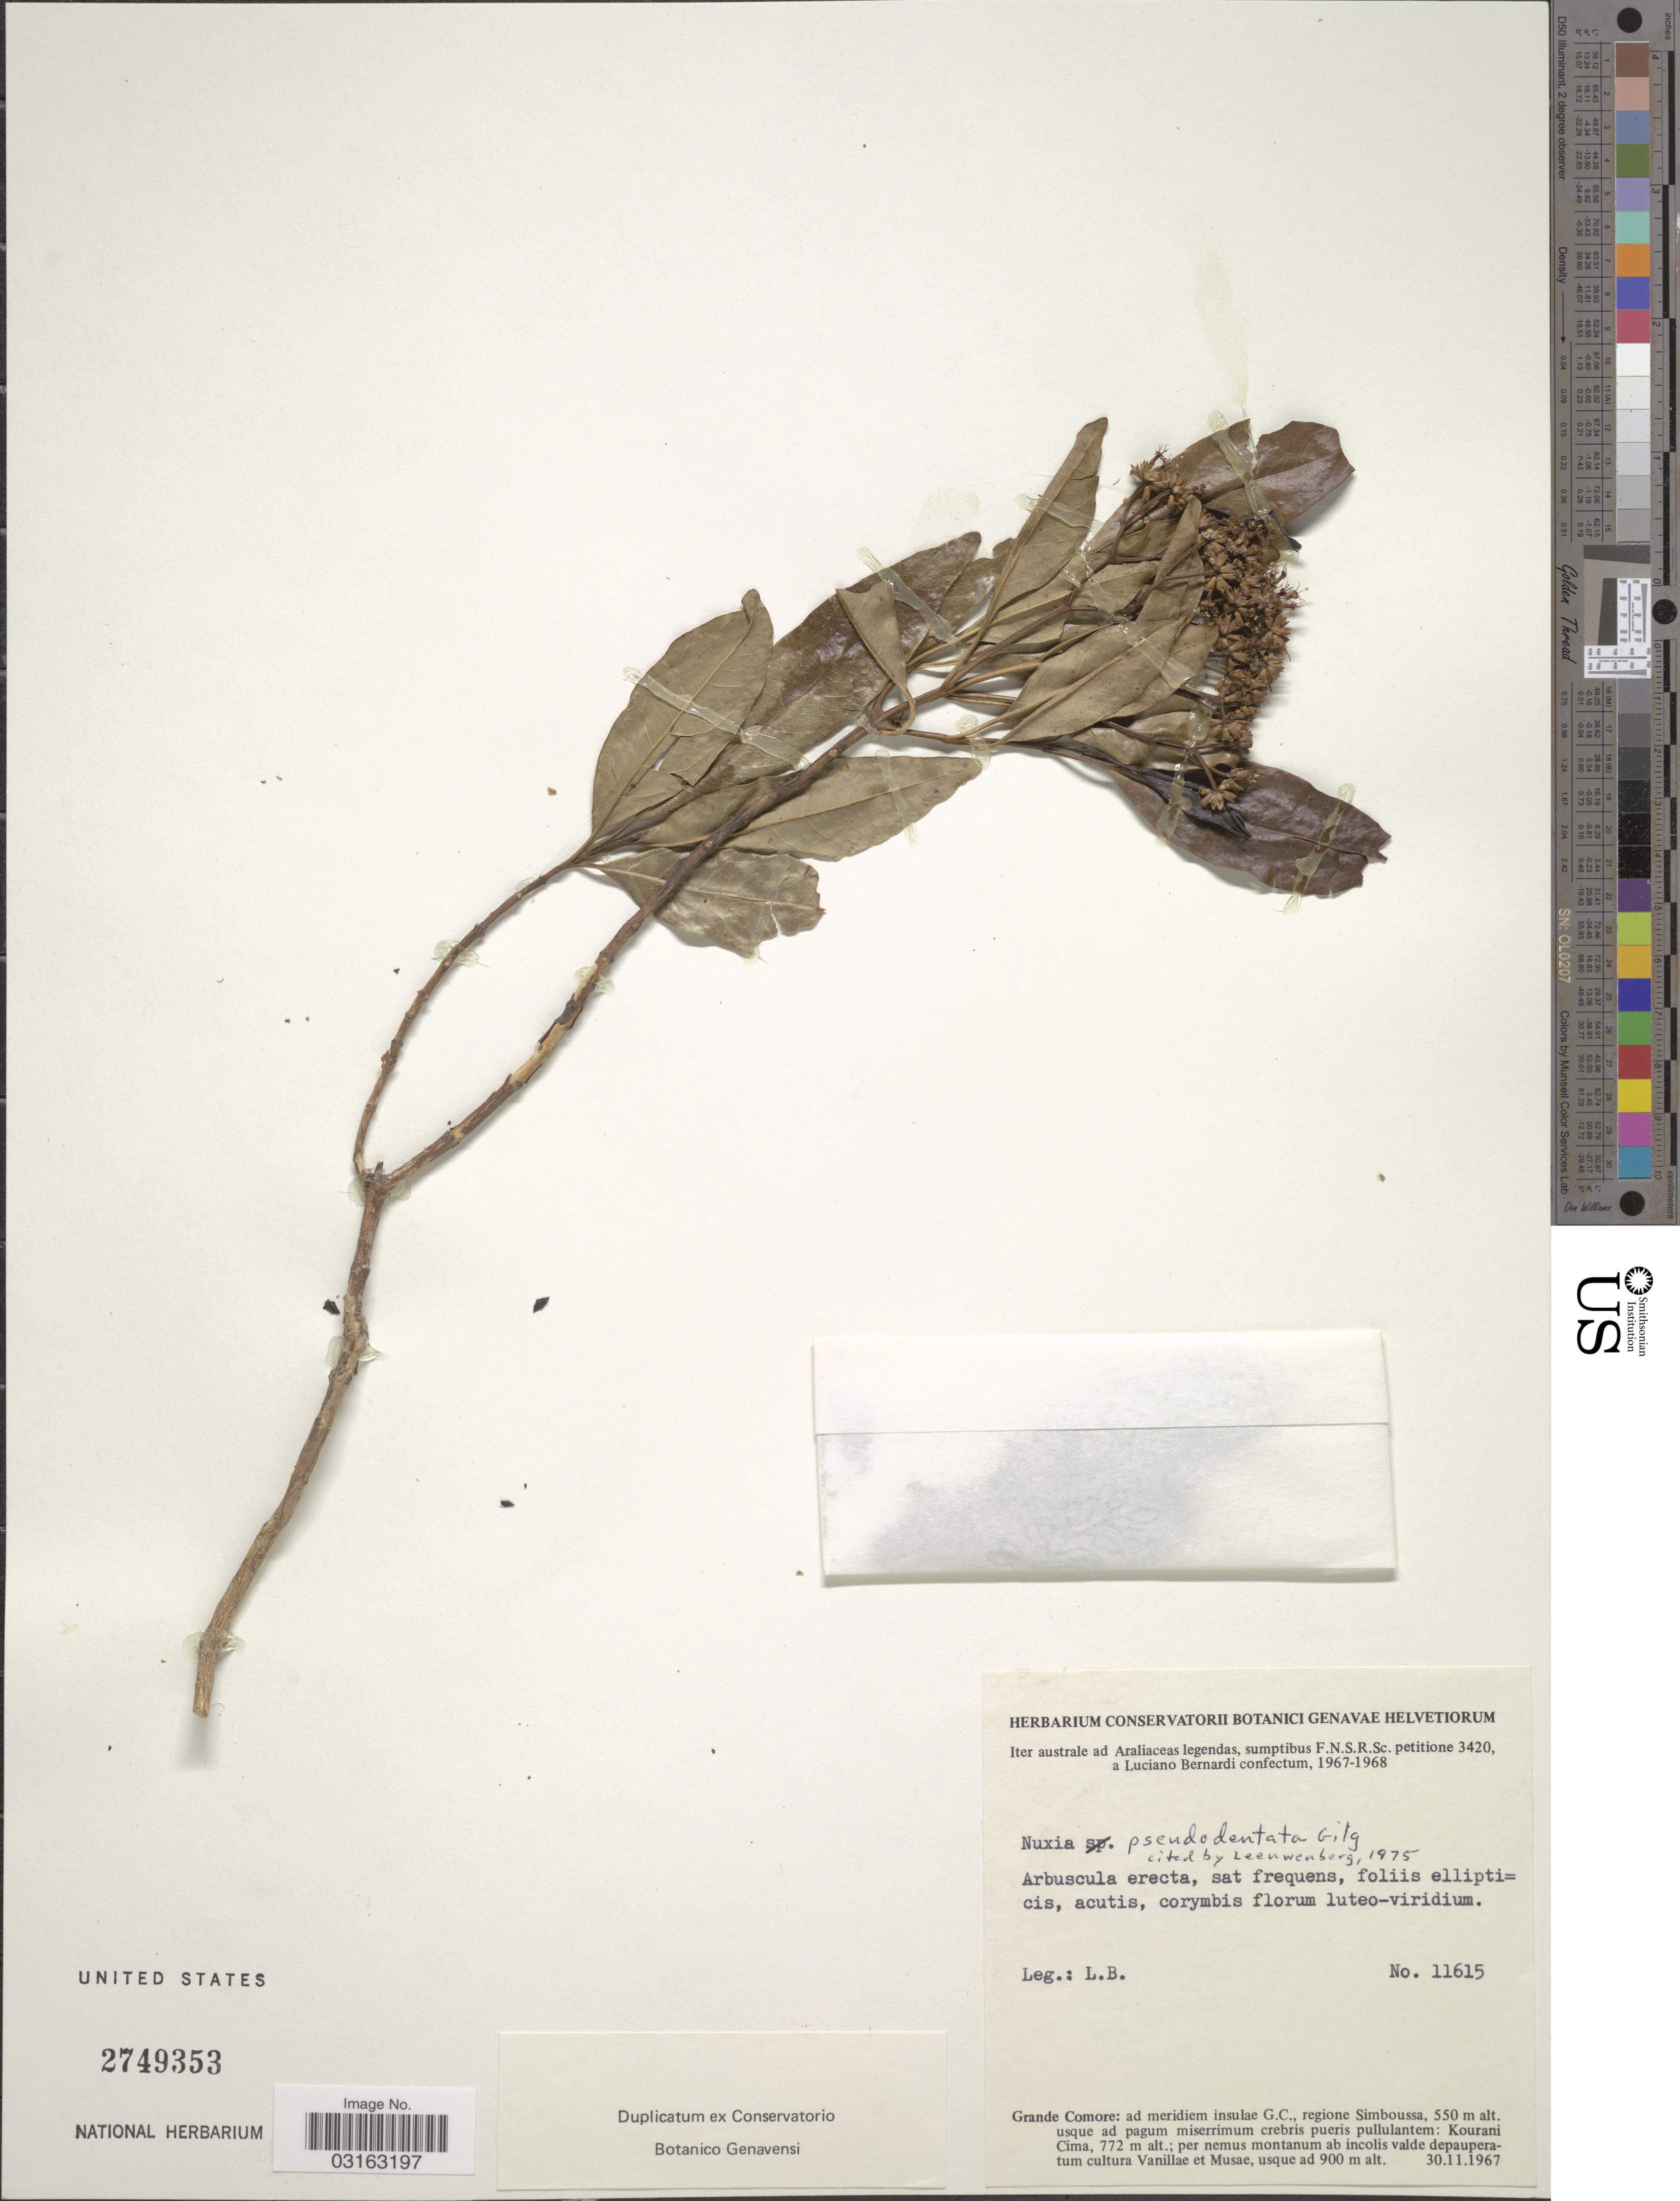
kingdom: Plantae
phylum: Tracheophyta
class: Magnoliopsida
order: Lamiales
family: Stilbaceae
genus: Nuxia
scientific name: Nuxia pseudodentata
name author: Gilg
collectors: L. Bernardi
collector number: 11615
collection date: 1967-11-30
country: Comoros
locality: Grande Comore: ad meridiem insulae G. C., regione Simboussa, usque ad pagum miserrimum crebris pueris pullulantem: Kourani Cima. Per nemus montanum ab incolis valde depauperatum cultura Vanillae et Musae.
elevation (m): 550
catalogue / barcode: US 2749353